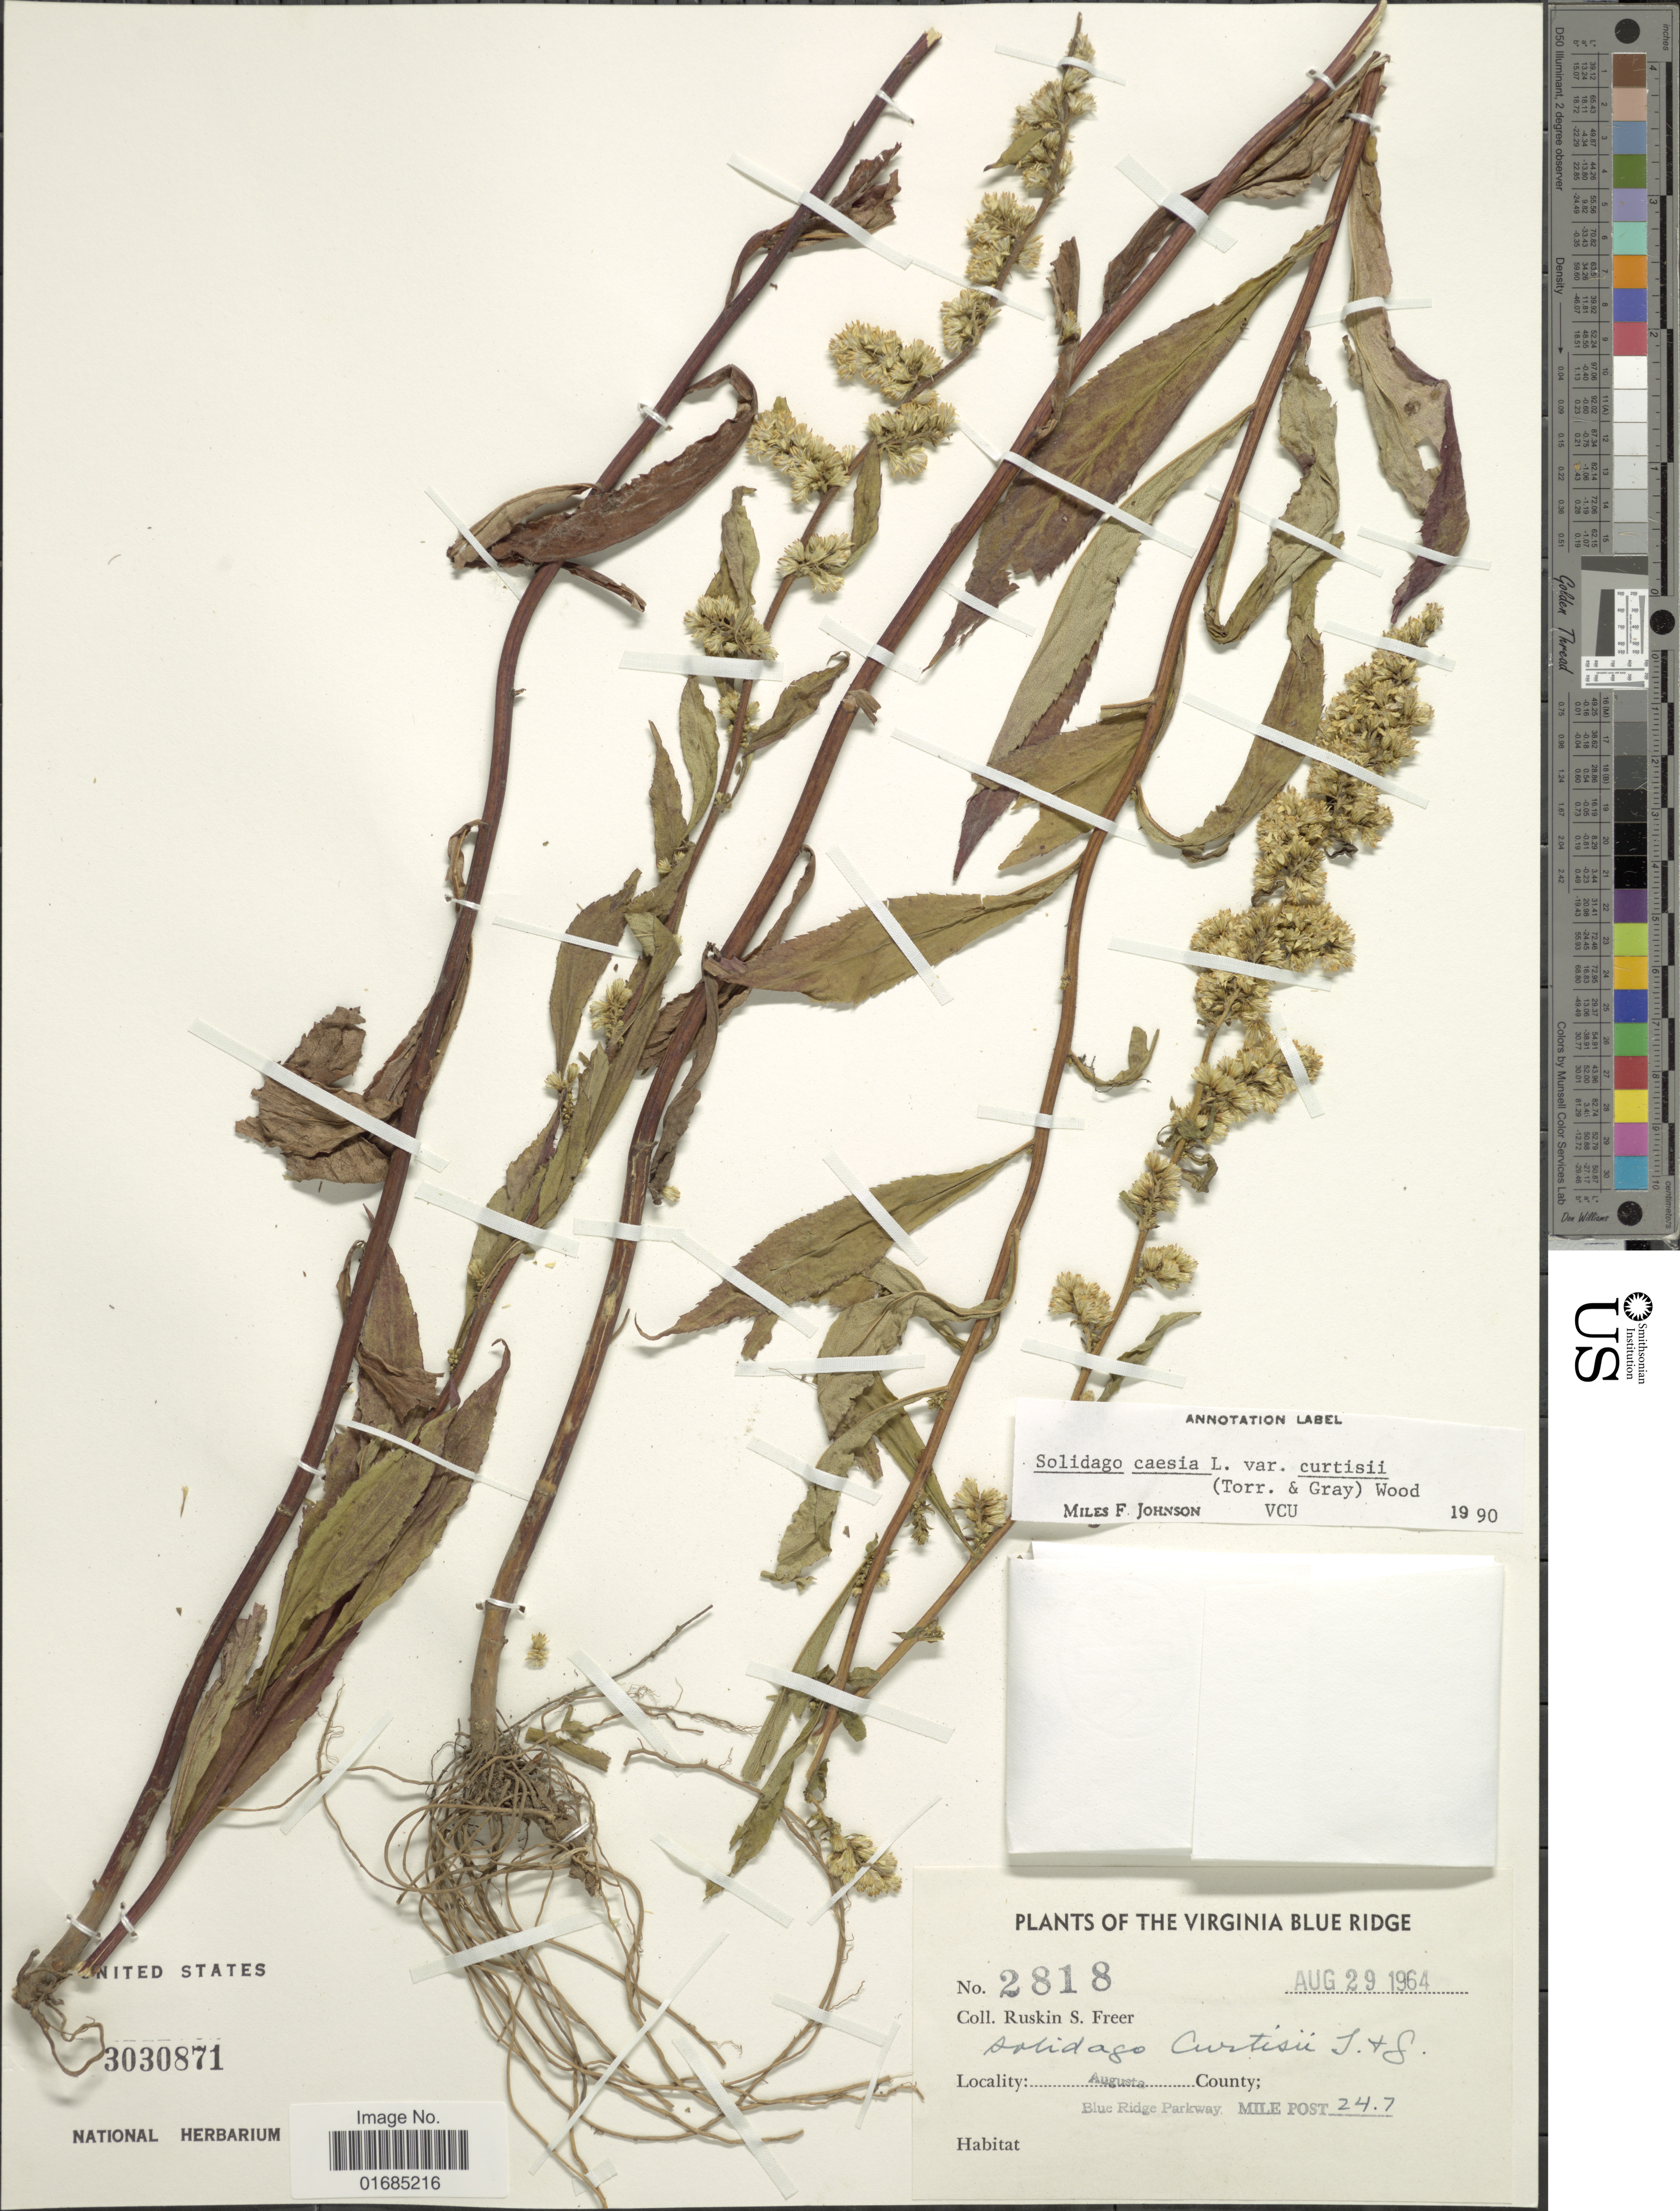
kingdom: Plantae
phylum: Tracheophyta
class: Magnoliopsida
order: Asterales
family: Asteraceae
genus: Solidago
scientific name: Solidago caesia var. curtisii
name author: (Torr. & A. Gray) C.E.S. Taylor & R.J. Taylor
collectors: R. Freer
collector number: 2818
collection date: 1964-08-29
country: United States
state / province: Virginia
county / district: Augusta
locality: Virginia. Blue Ridge. Augusta County, Blue Ridge Parkway Mile Post.24.7.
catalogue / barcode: US 3030871